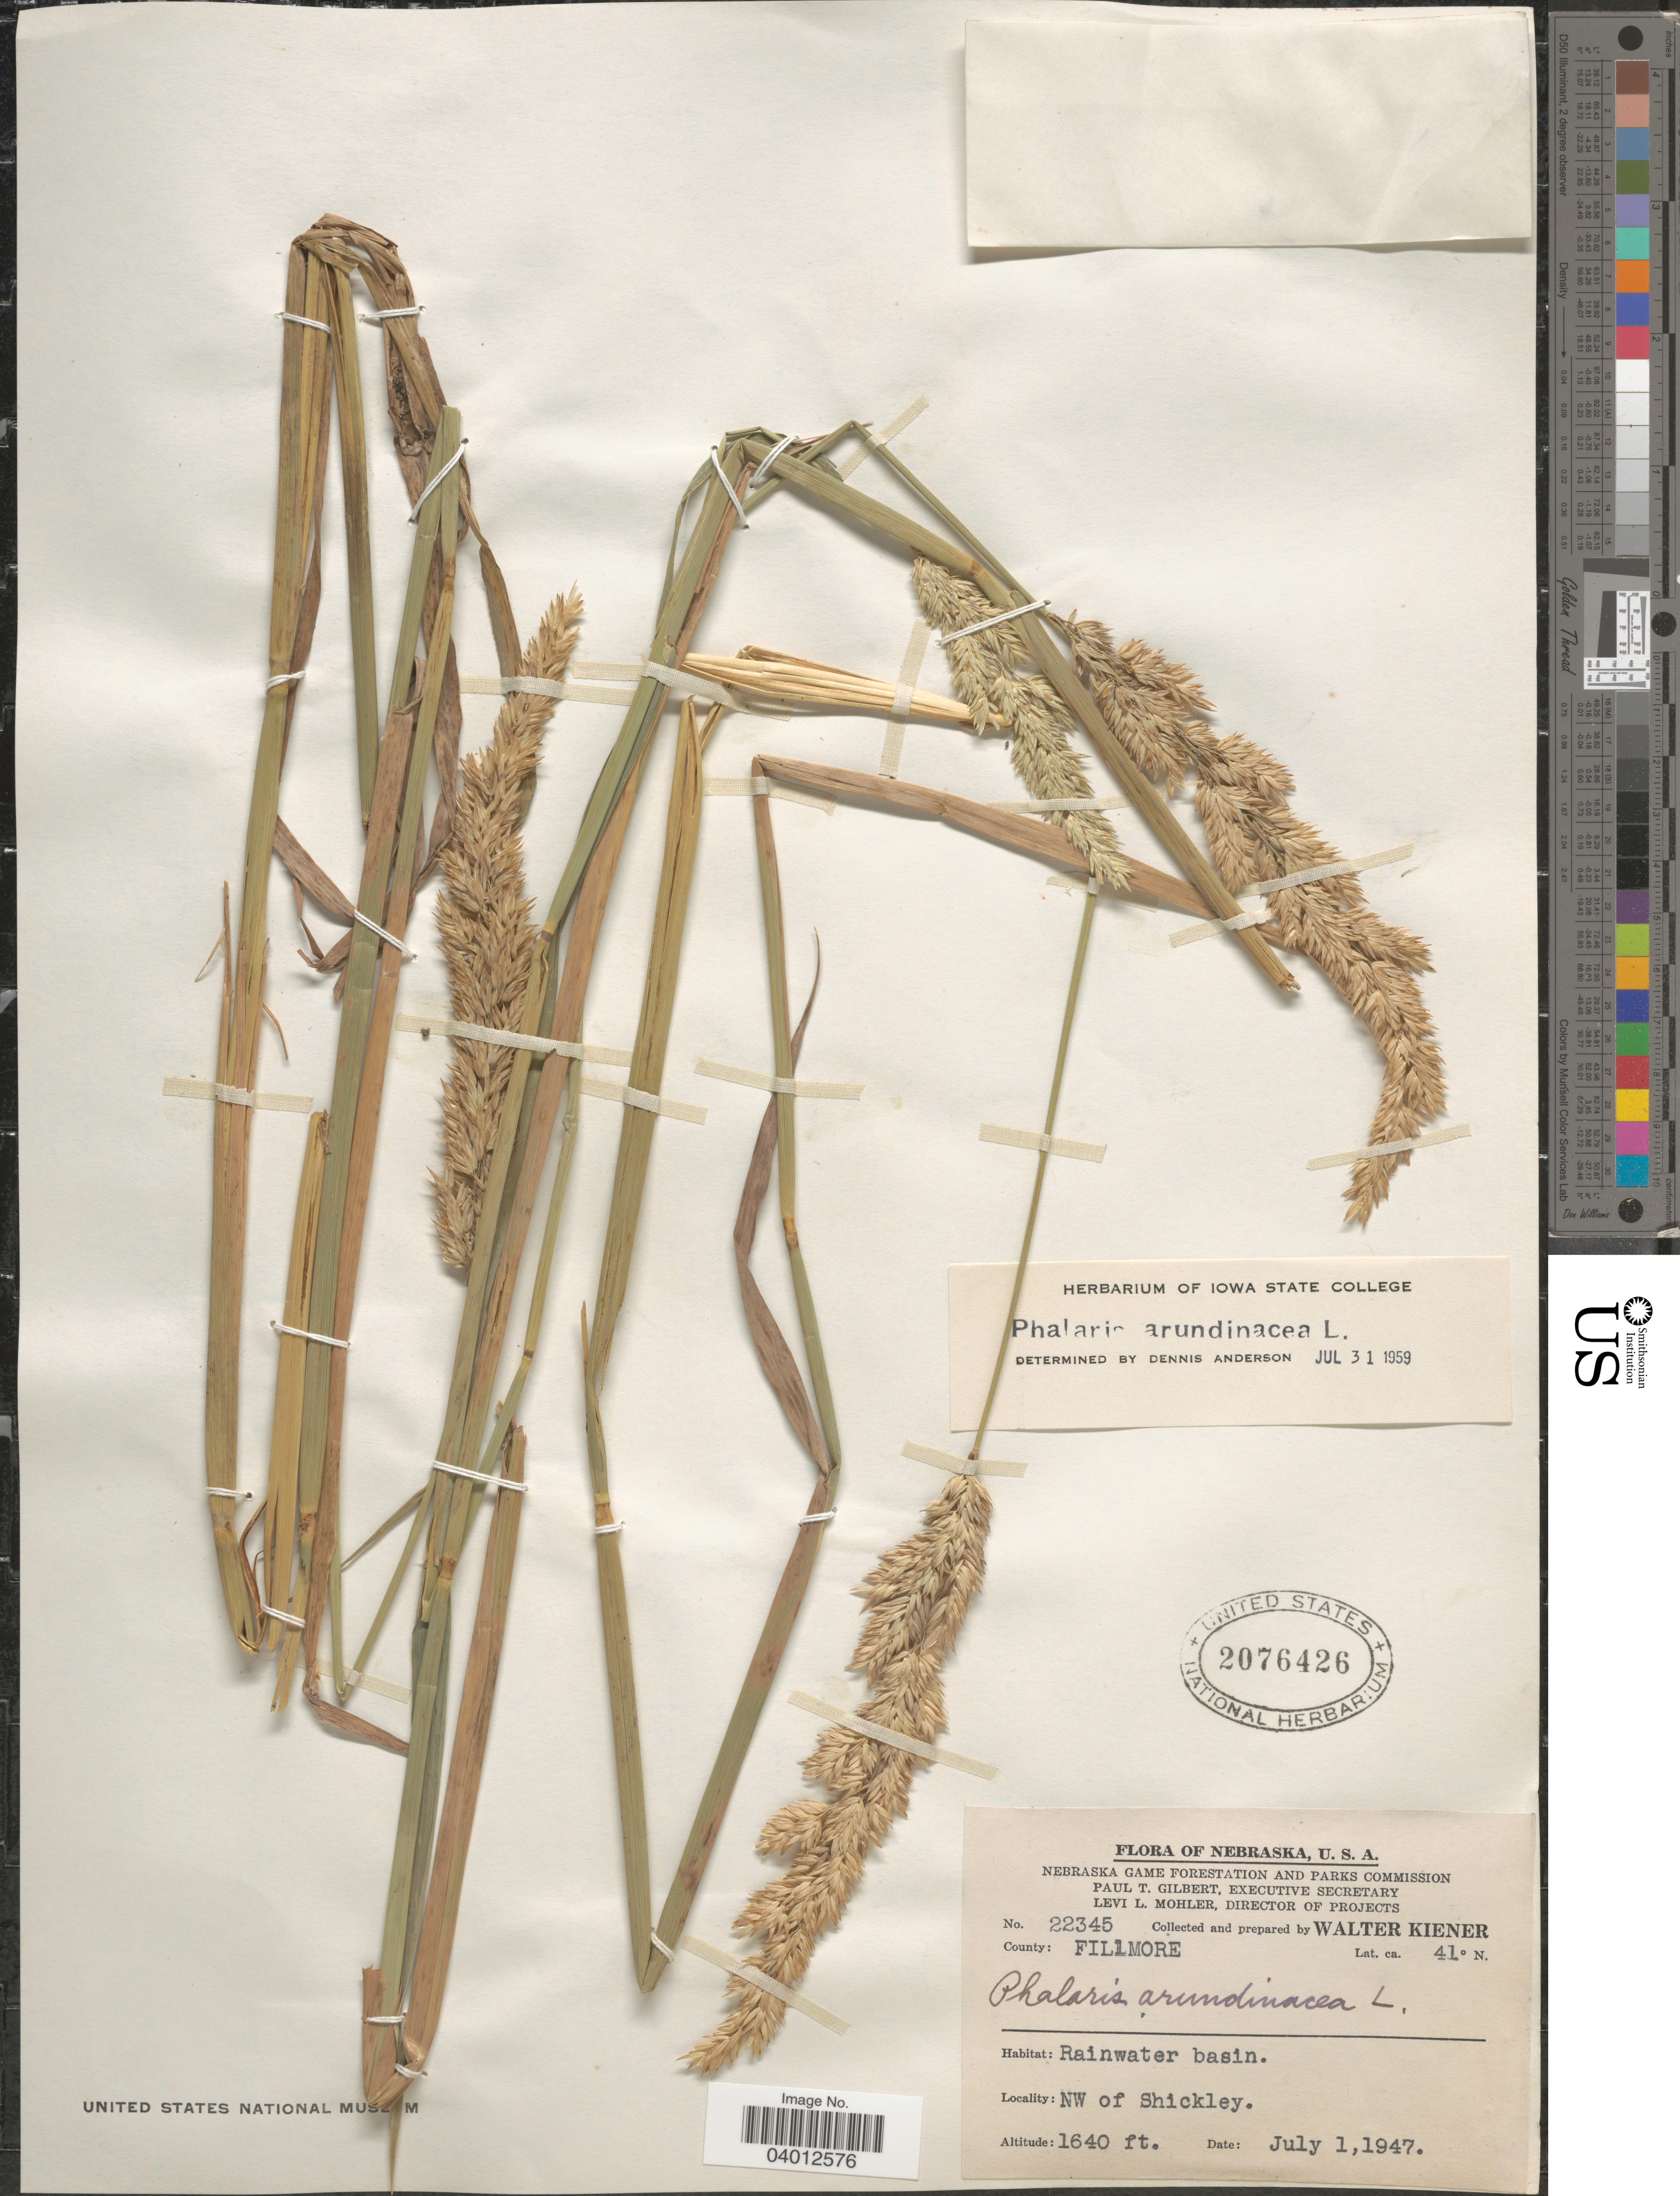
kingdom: Plantae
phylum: Tracheophyta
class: Liliopsida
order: Poales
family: Poaceae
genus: Phalaris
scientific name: Phalaris arundinacea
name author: L.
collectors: W. Kiener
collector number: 22345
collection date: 1947-07-01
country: United States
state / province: Nebraska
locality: County: Fillmore. Rainwater basin. NW of Shickley.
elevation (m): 500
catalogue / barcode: US 2076426